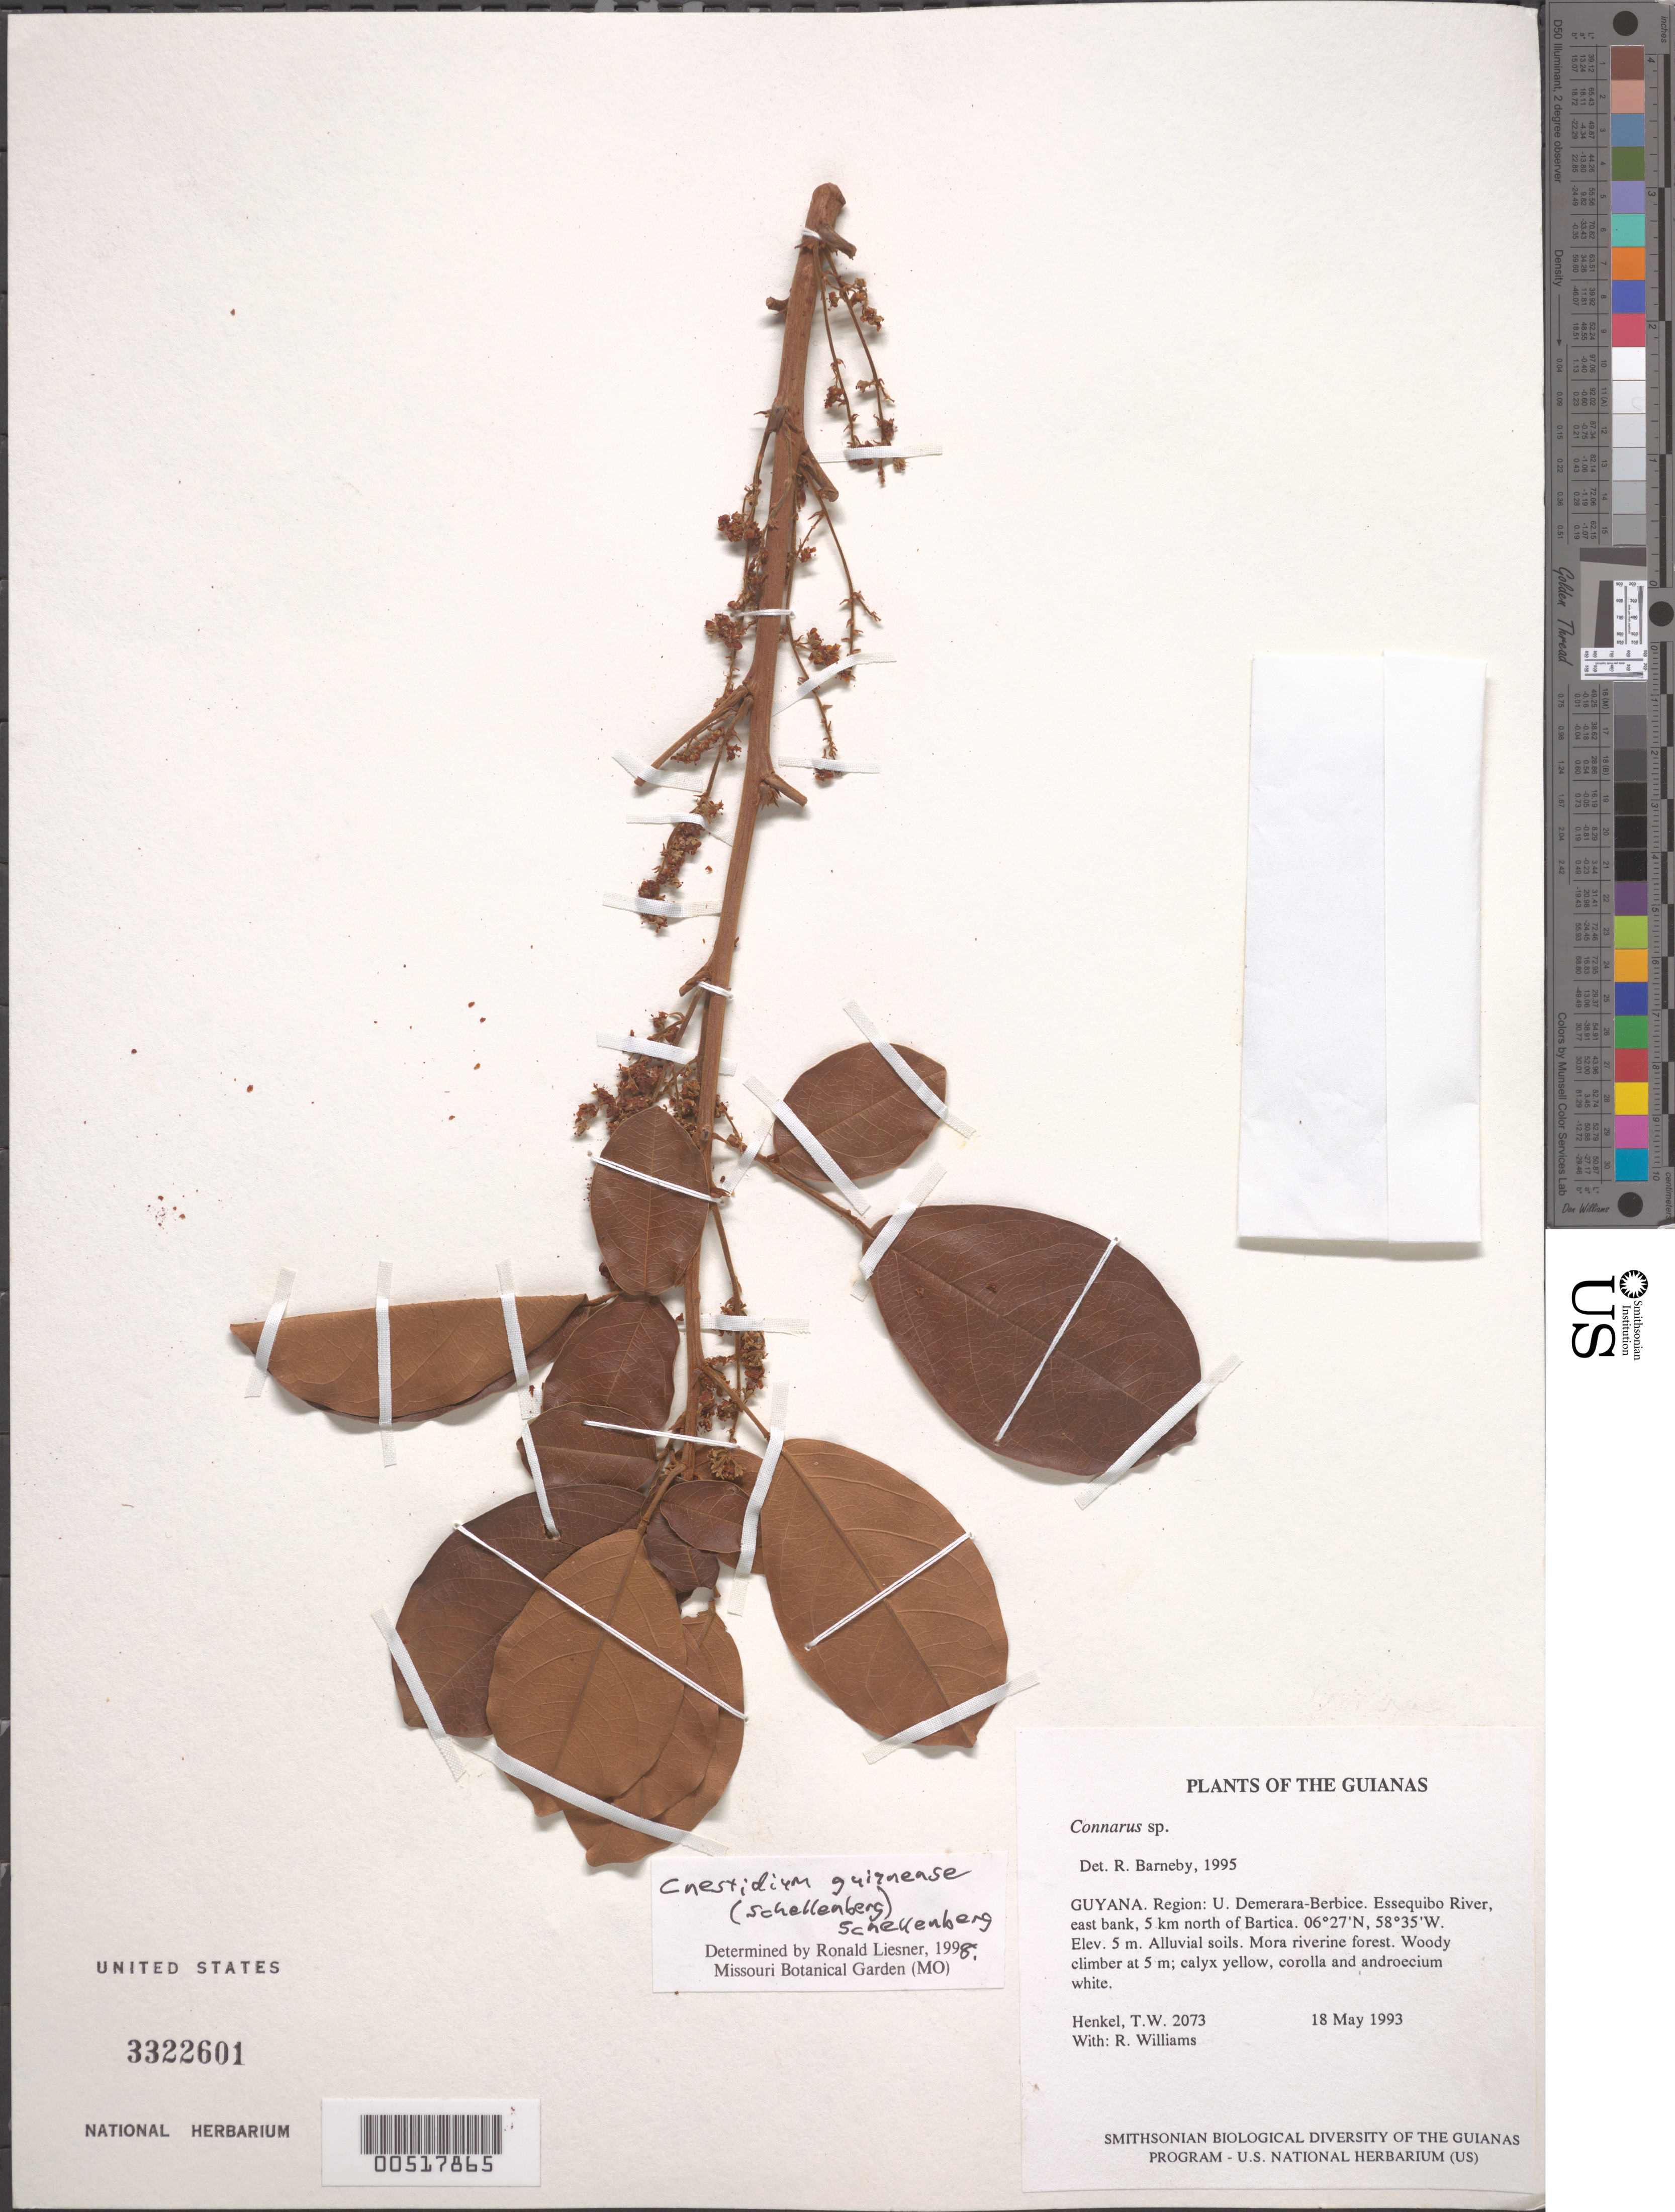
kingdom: Plantae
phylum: Tracheophyta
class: Magnoliopsida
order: Oxalidales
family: Connaraceae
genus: Cnestidium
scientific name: Cnestidium guianense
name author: (G. Schellenb.) G. Schellenb.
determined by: Liesner, R. L.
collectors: T. Henkel & R. Williams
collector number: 2073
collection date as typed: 18 May 1993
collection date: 1993-05-18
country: Guyana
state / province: U. Demerara-Berbice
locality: Essequibo River, east bank, 5 km north of Bartica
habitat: Alluvial soils. Mora riverine forest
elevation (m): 5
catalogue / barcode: US 3322601